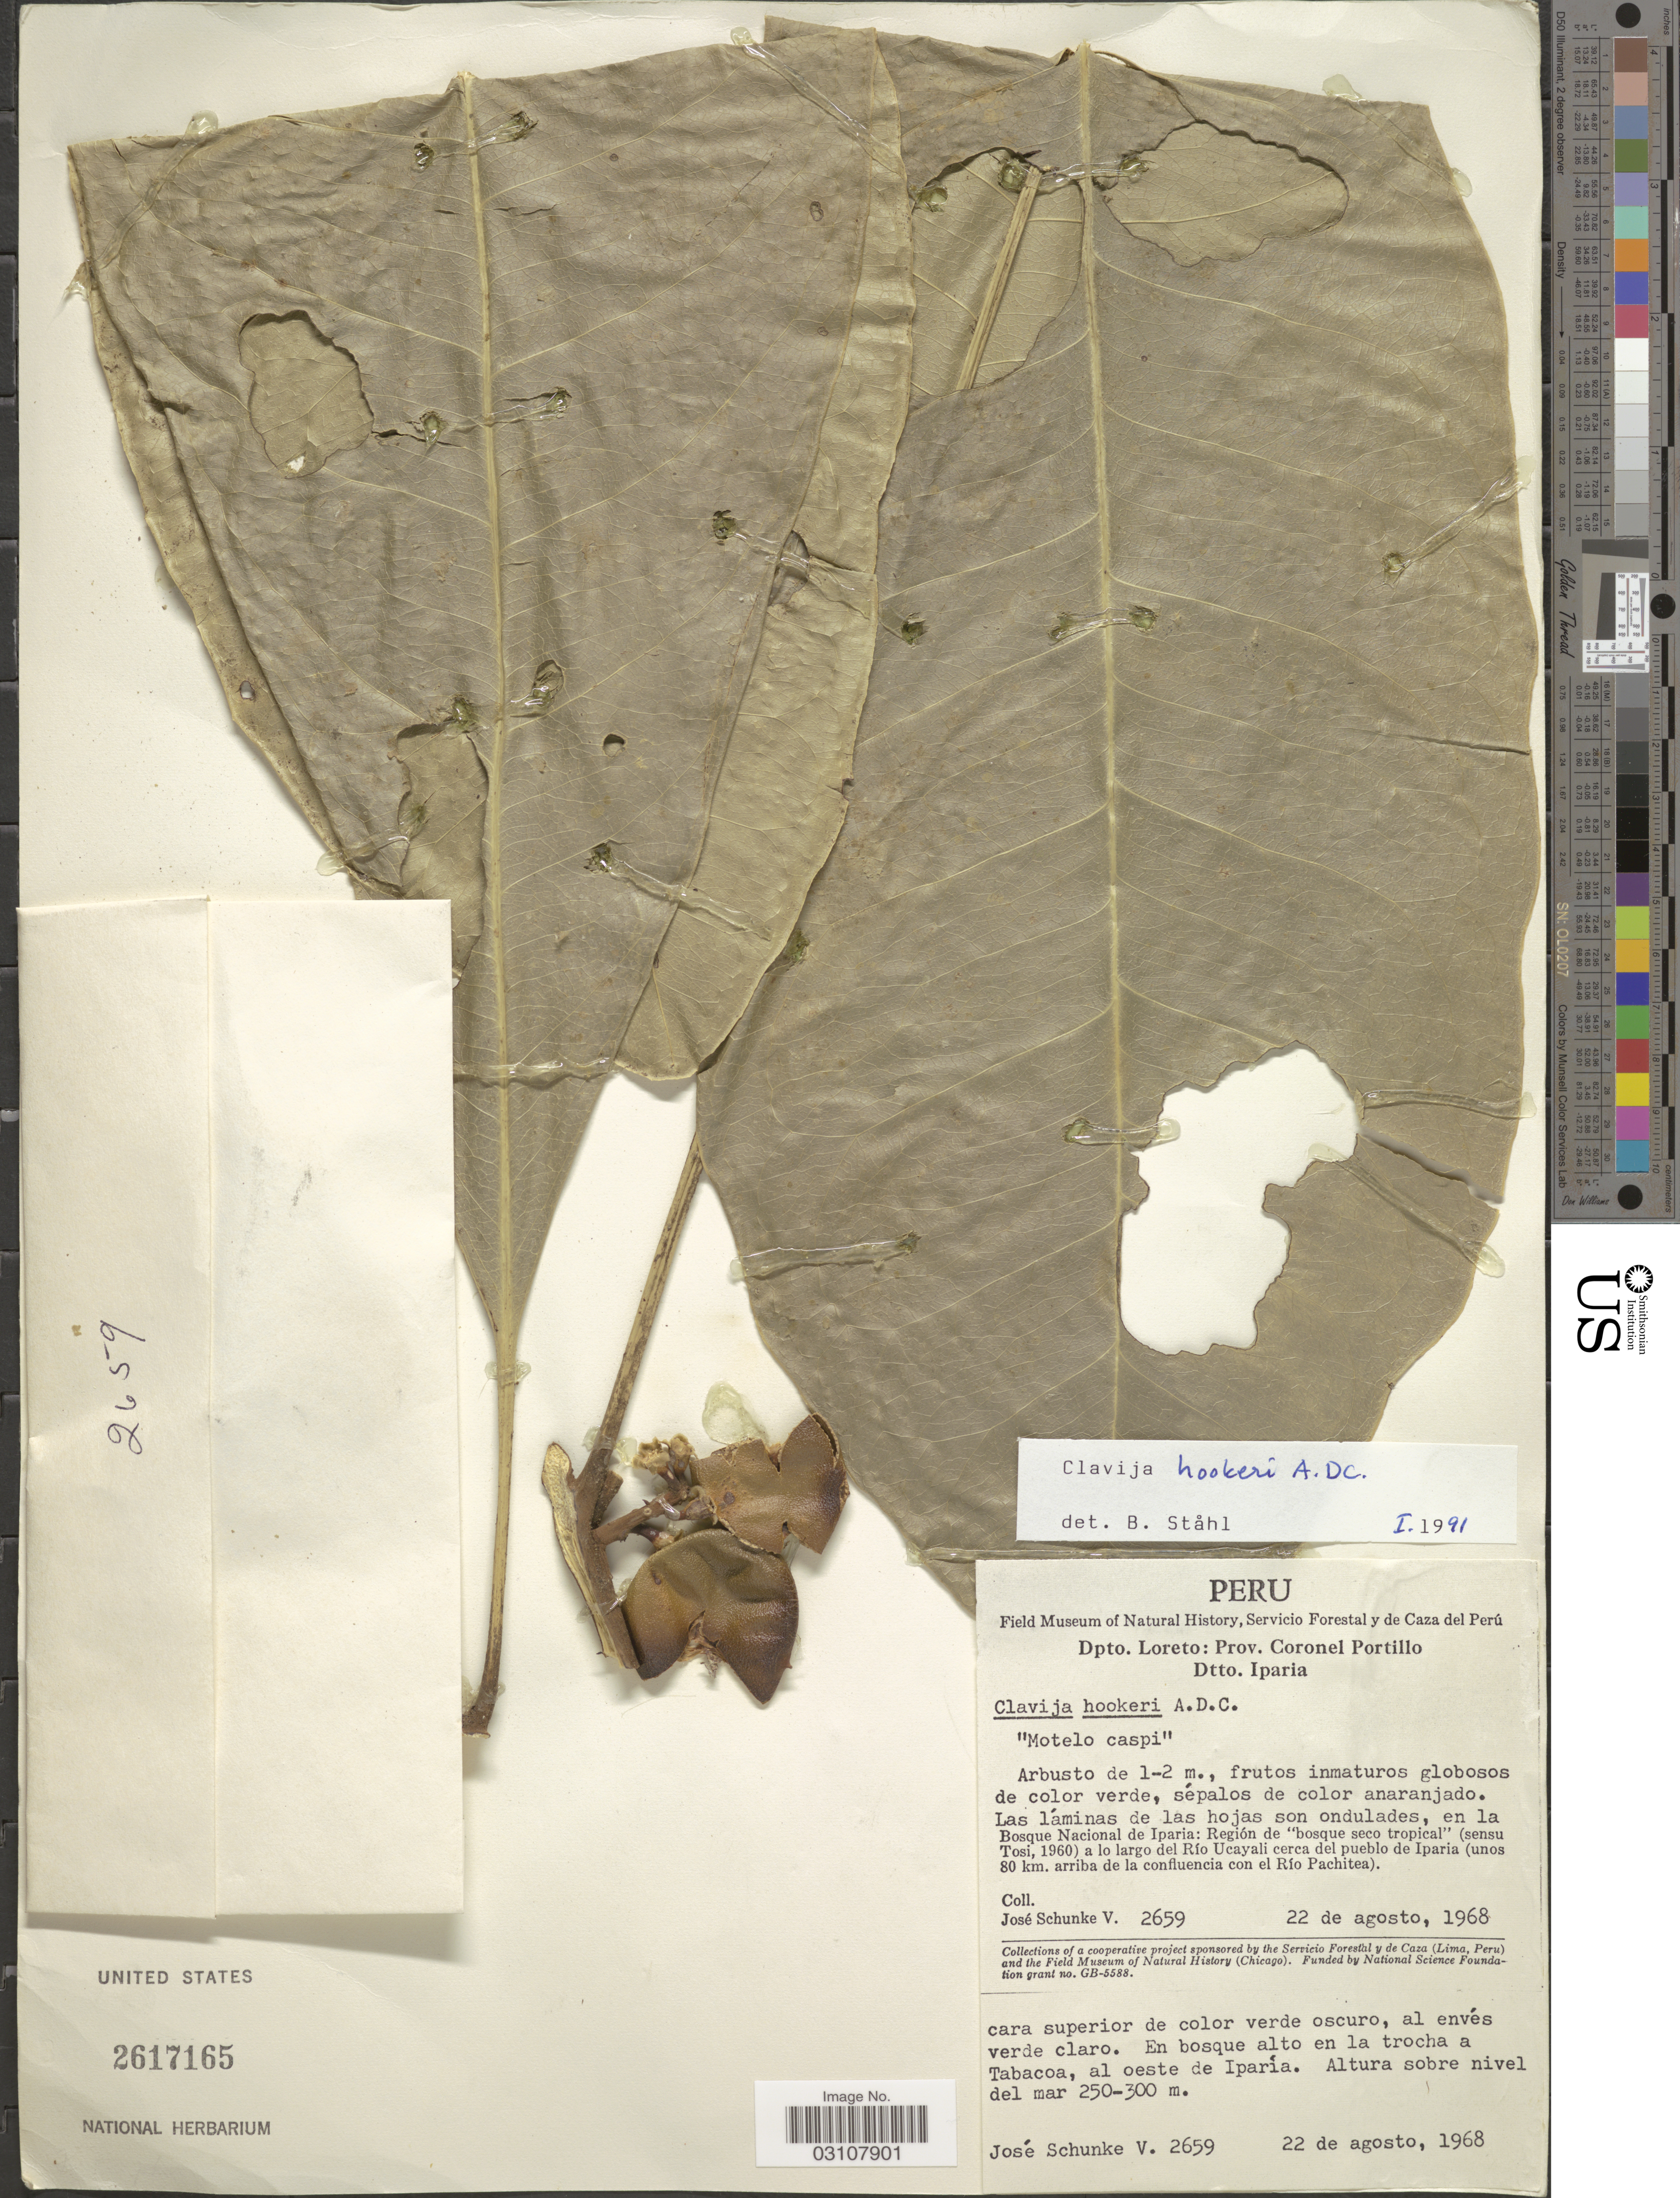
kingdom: Plantae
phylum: Tracheophyta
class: Magnoliopsida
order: Ericales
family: Primulaceae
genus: Clavija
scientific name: Clavija hookeri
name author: A. DC.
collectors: J. Schunke Vigo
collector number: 2659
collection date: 1968-08-22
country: Peru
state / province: Loreto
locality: Dpto. Loreto: Prov. Coronel Portillo. Dtto. Iparia. Las láminas de las hojas son ondulades, en la Bosque Nacional de Iparia: Región de "bosque seco tropical" a lo largo del Río Ucayali cerca del pueblo de Iparia (unos 80 km. arriba de la confluencia con el Río Pachitea). En bosque alto en la trocha a Tabacoa, al oeste de Iparía.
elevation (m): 250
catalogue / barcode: US 2617165